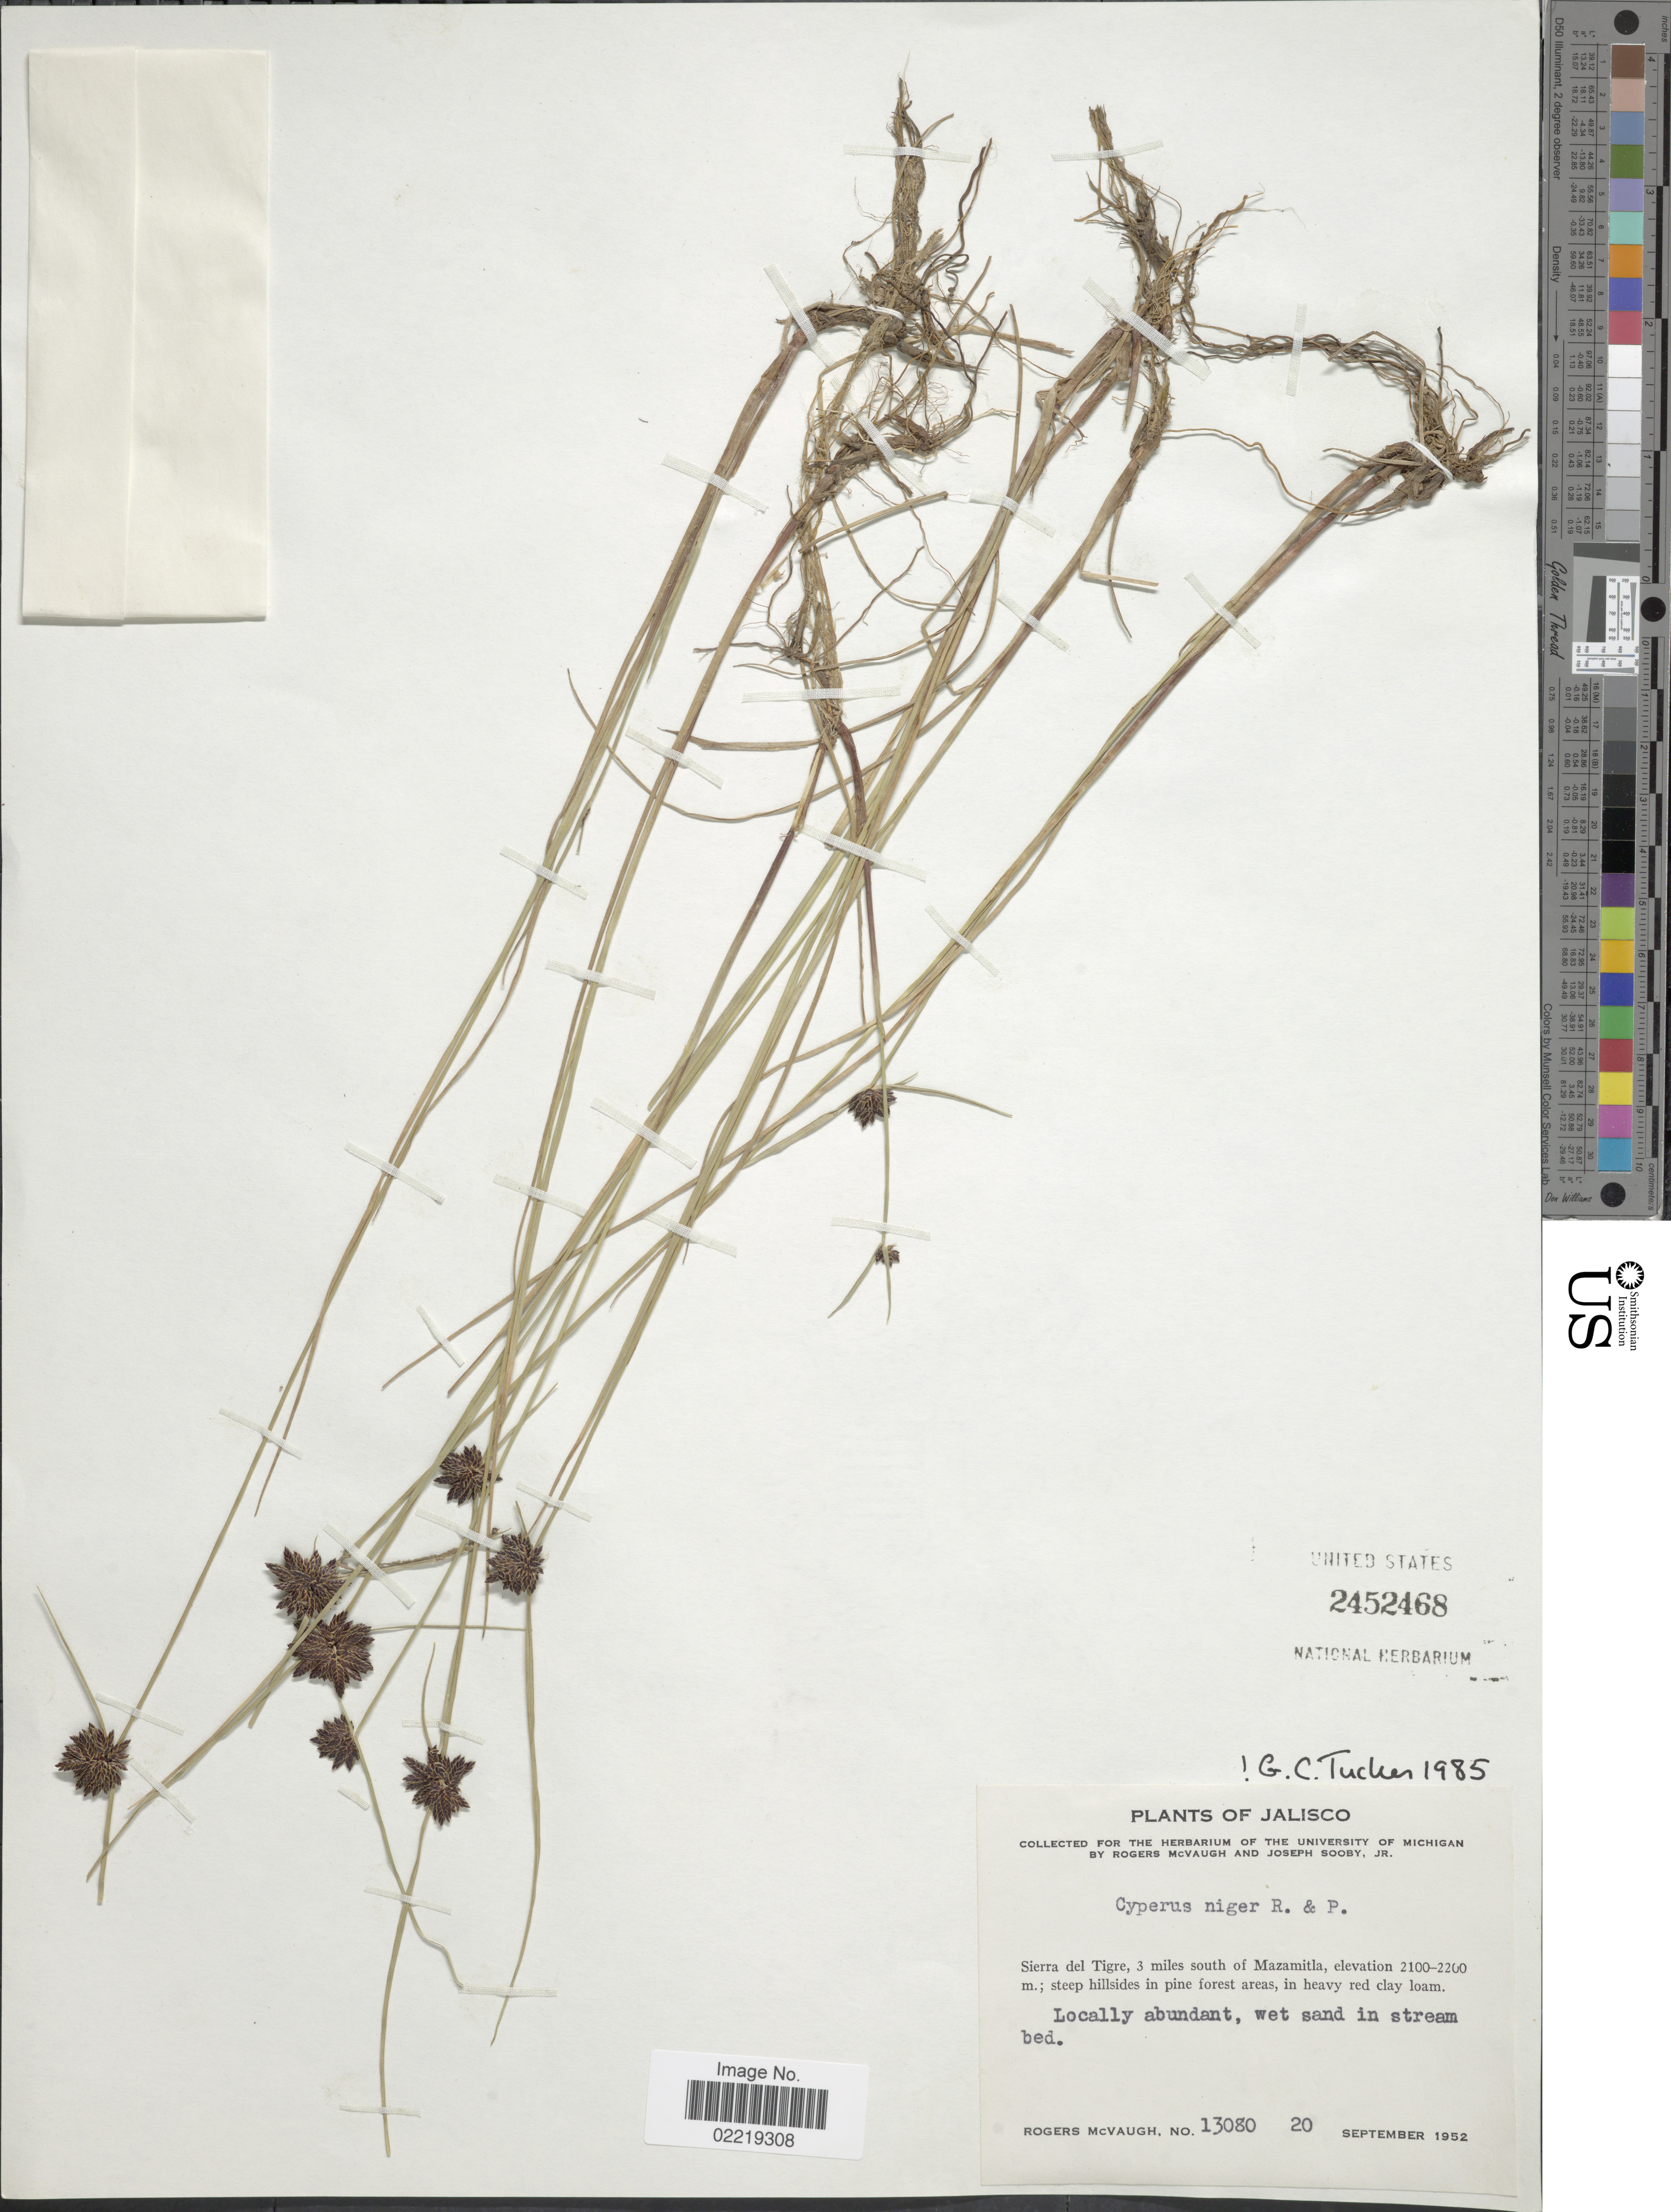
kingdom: Plantae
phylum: Tracheophyta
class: Liliopsida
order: Poales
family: Cyperaceae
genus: Cyperus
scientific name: Cyperus niger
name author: Ruiz & Pav.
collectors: R. McVaugh & J. Sooby Jr.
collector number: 13080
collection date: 1952-09-20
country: Mexico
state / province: Jalisco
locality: Sierra del Tigre, 3 miles south of Mazamitla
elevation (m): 2100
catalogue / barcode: US 2452468